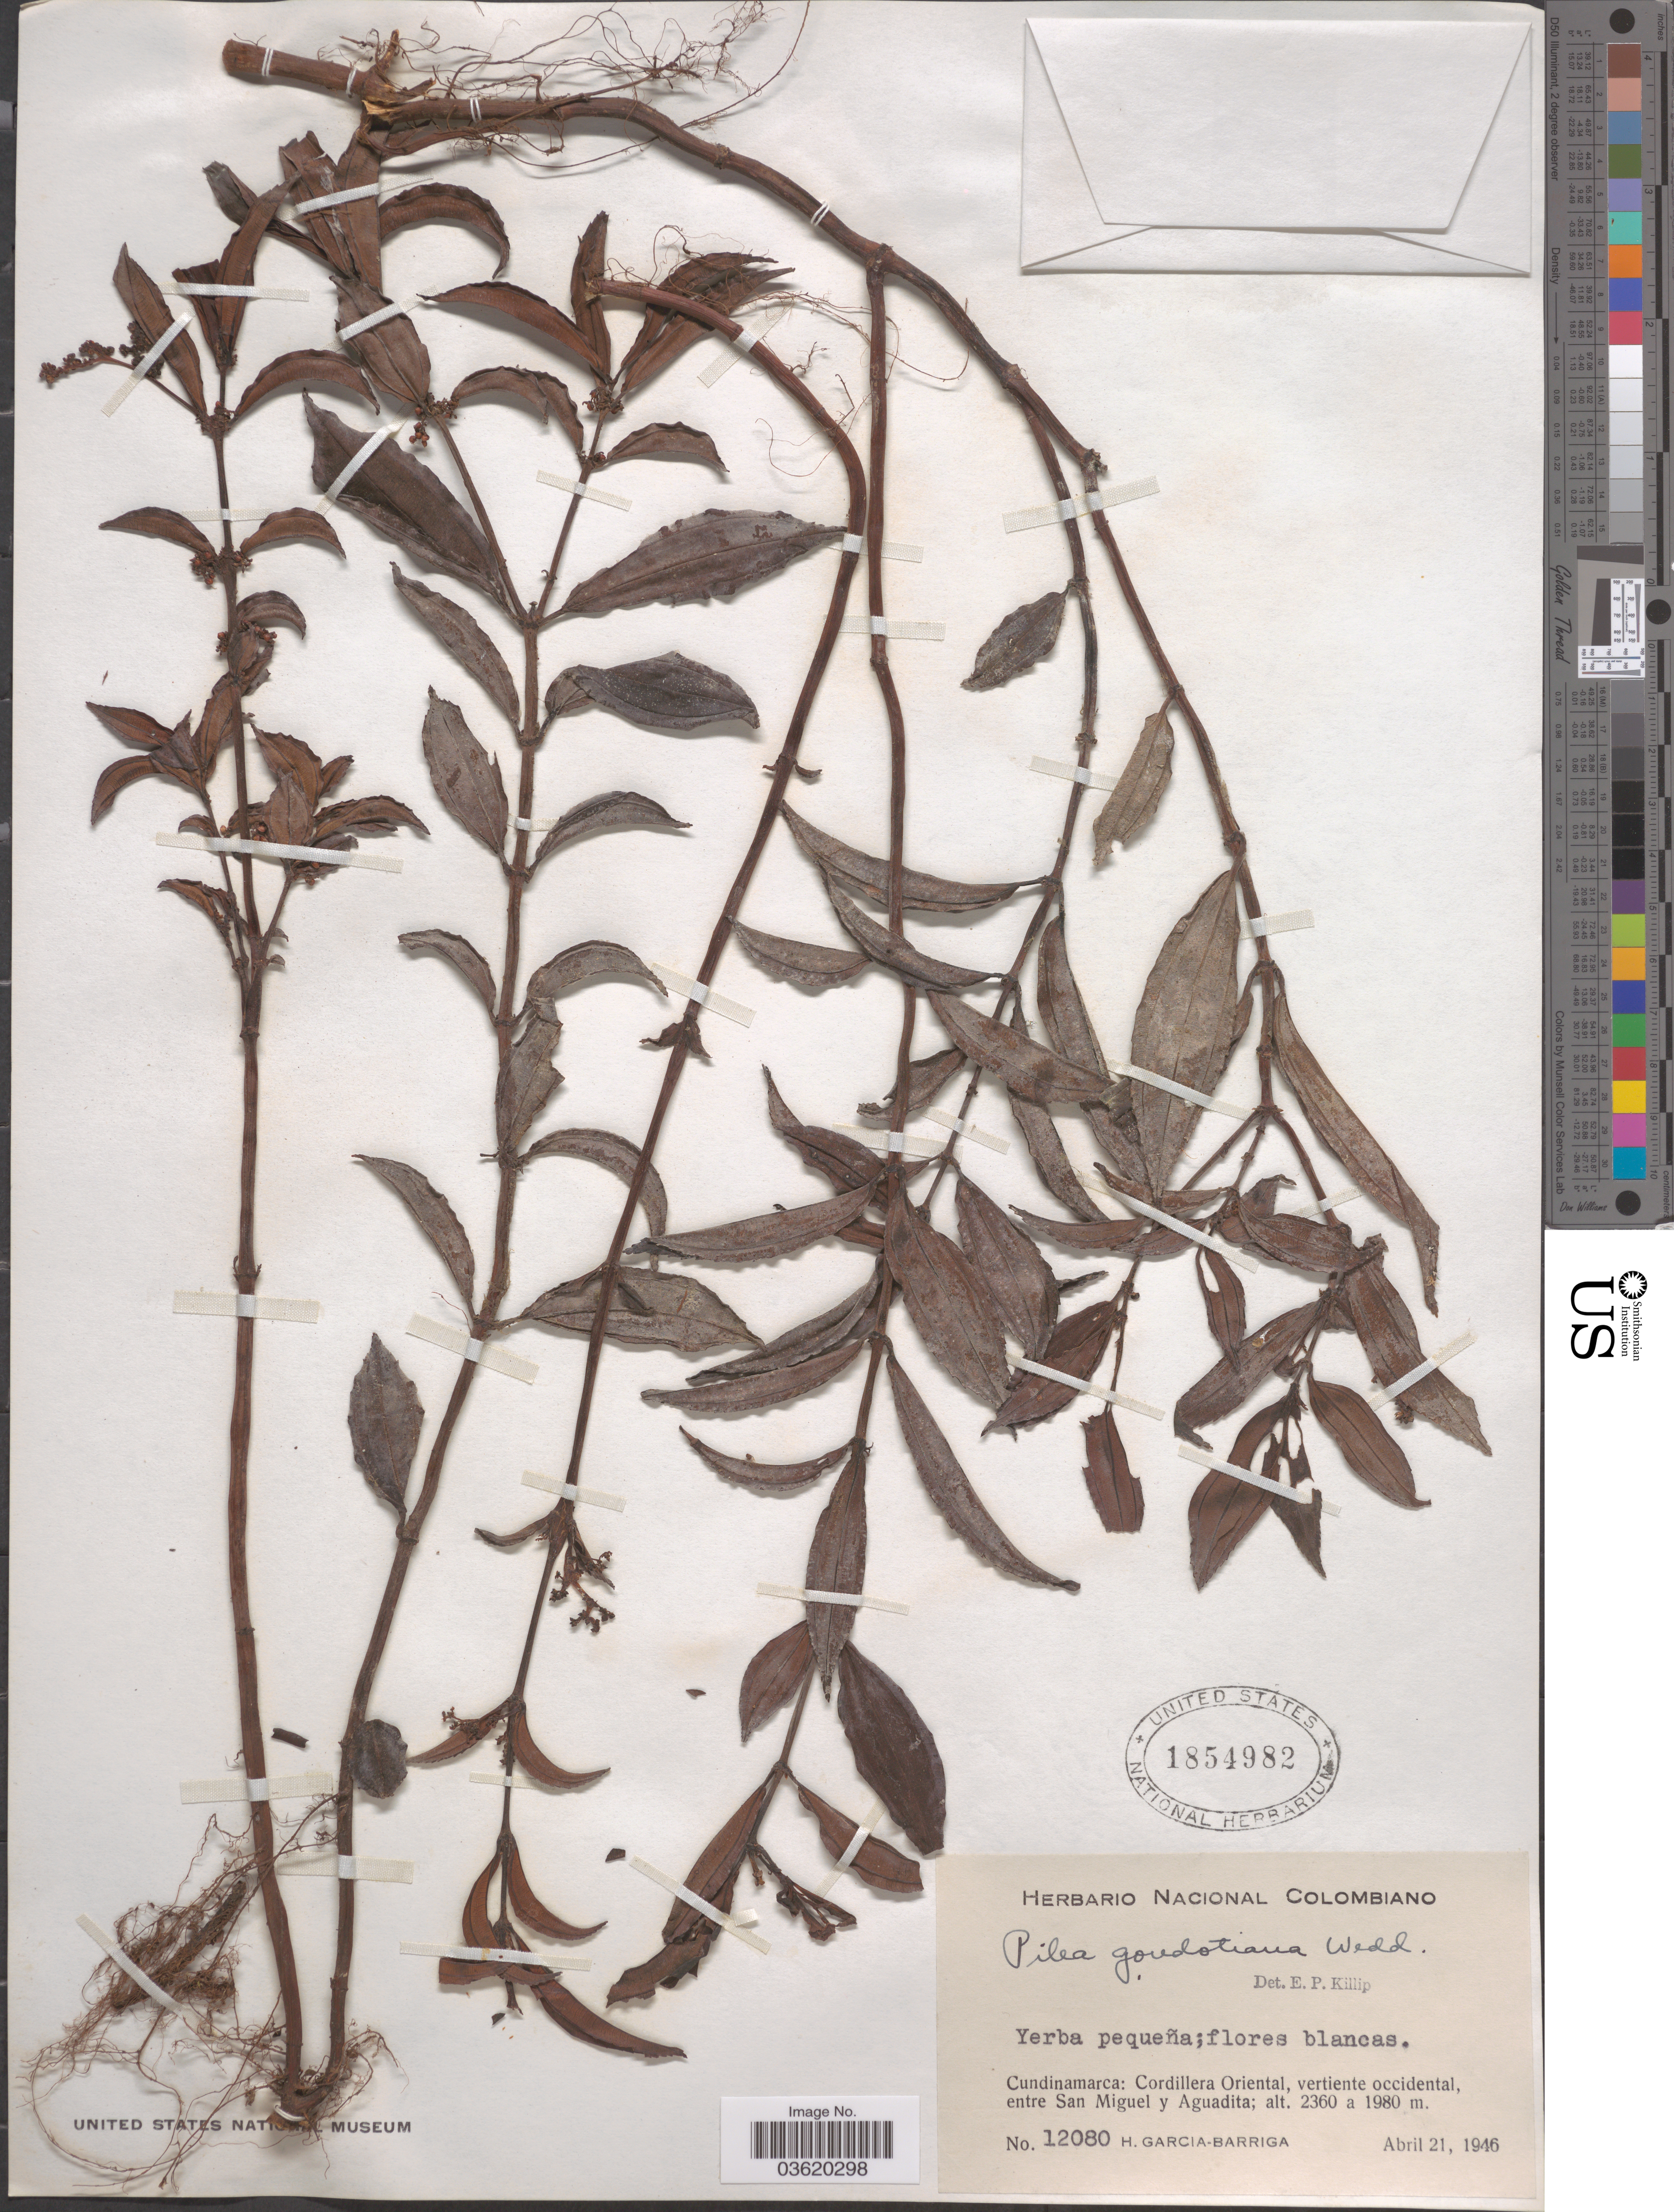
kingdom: Plantae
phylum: Tracheophyta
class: Magnoliopsida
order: Rosales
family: Urticaceae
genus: Pilea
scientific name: Pilea goudotiana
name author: Wedd.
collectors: H. García Barriga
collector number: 12080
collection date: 1946-04-21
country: Colombia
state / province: Cundinamarca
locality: Cordillera Oriental, vertiente occidental, entre San Miguel y Aguadita.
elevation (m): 1980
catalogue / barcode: US 1854982